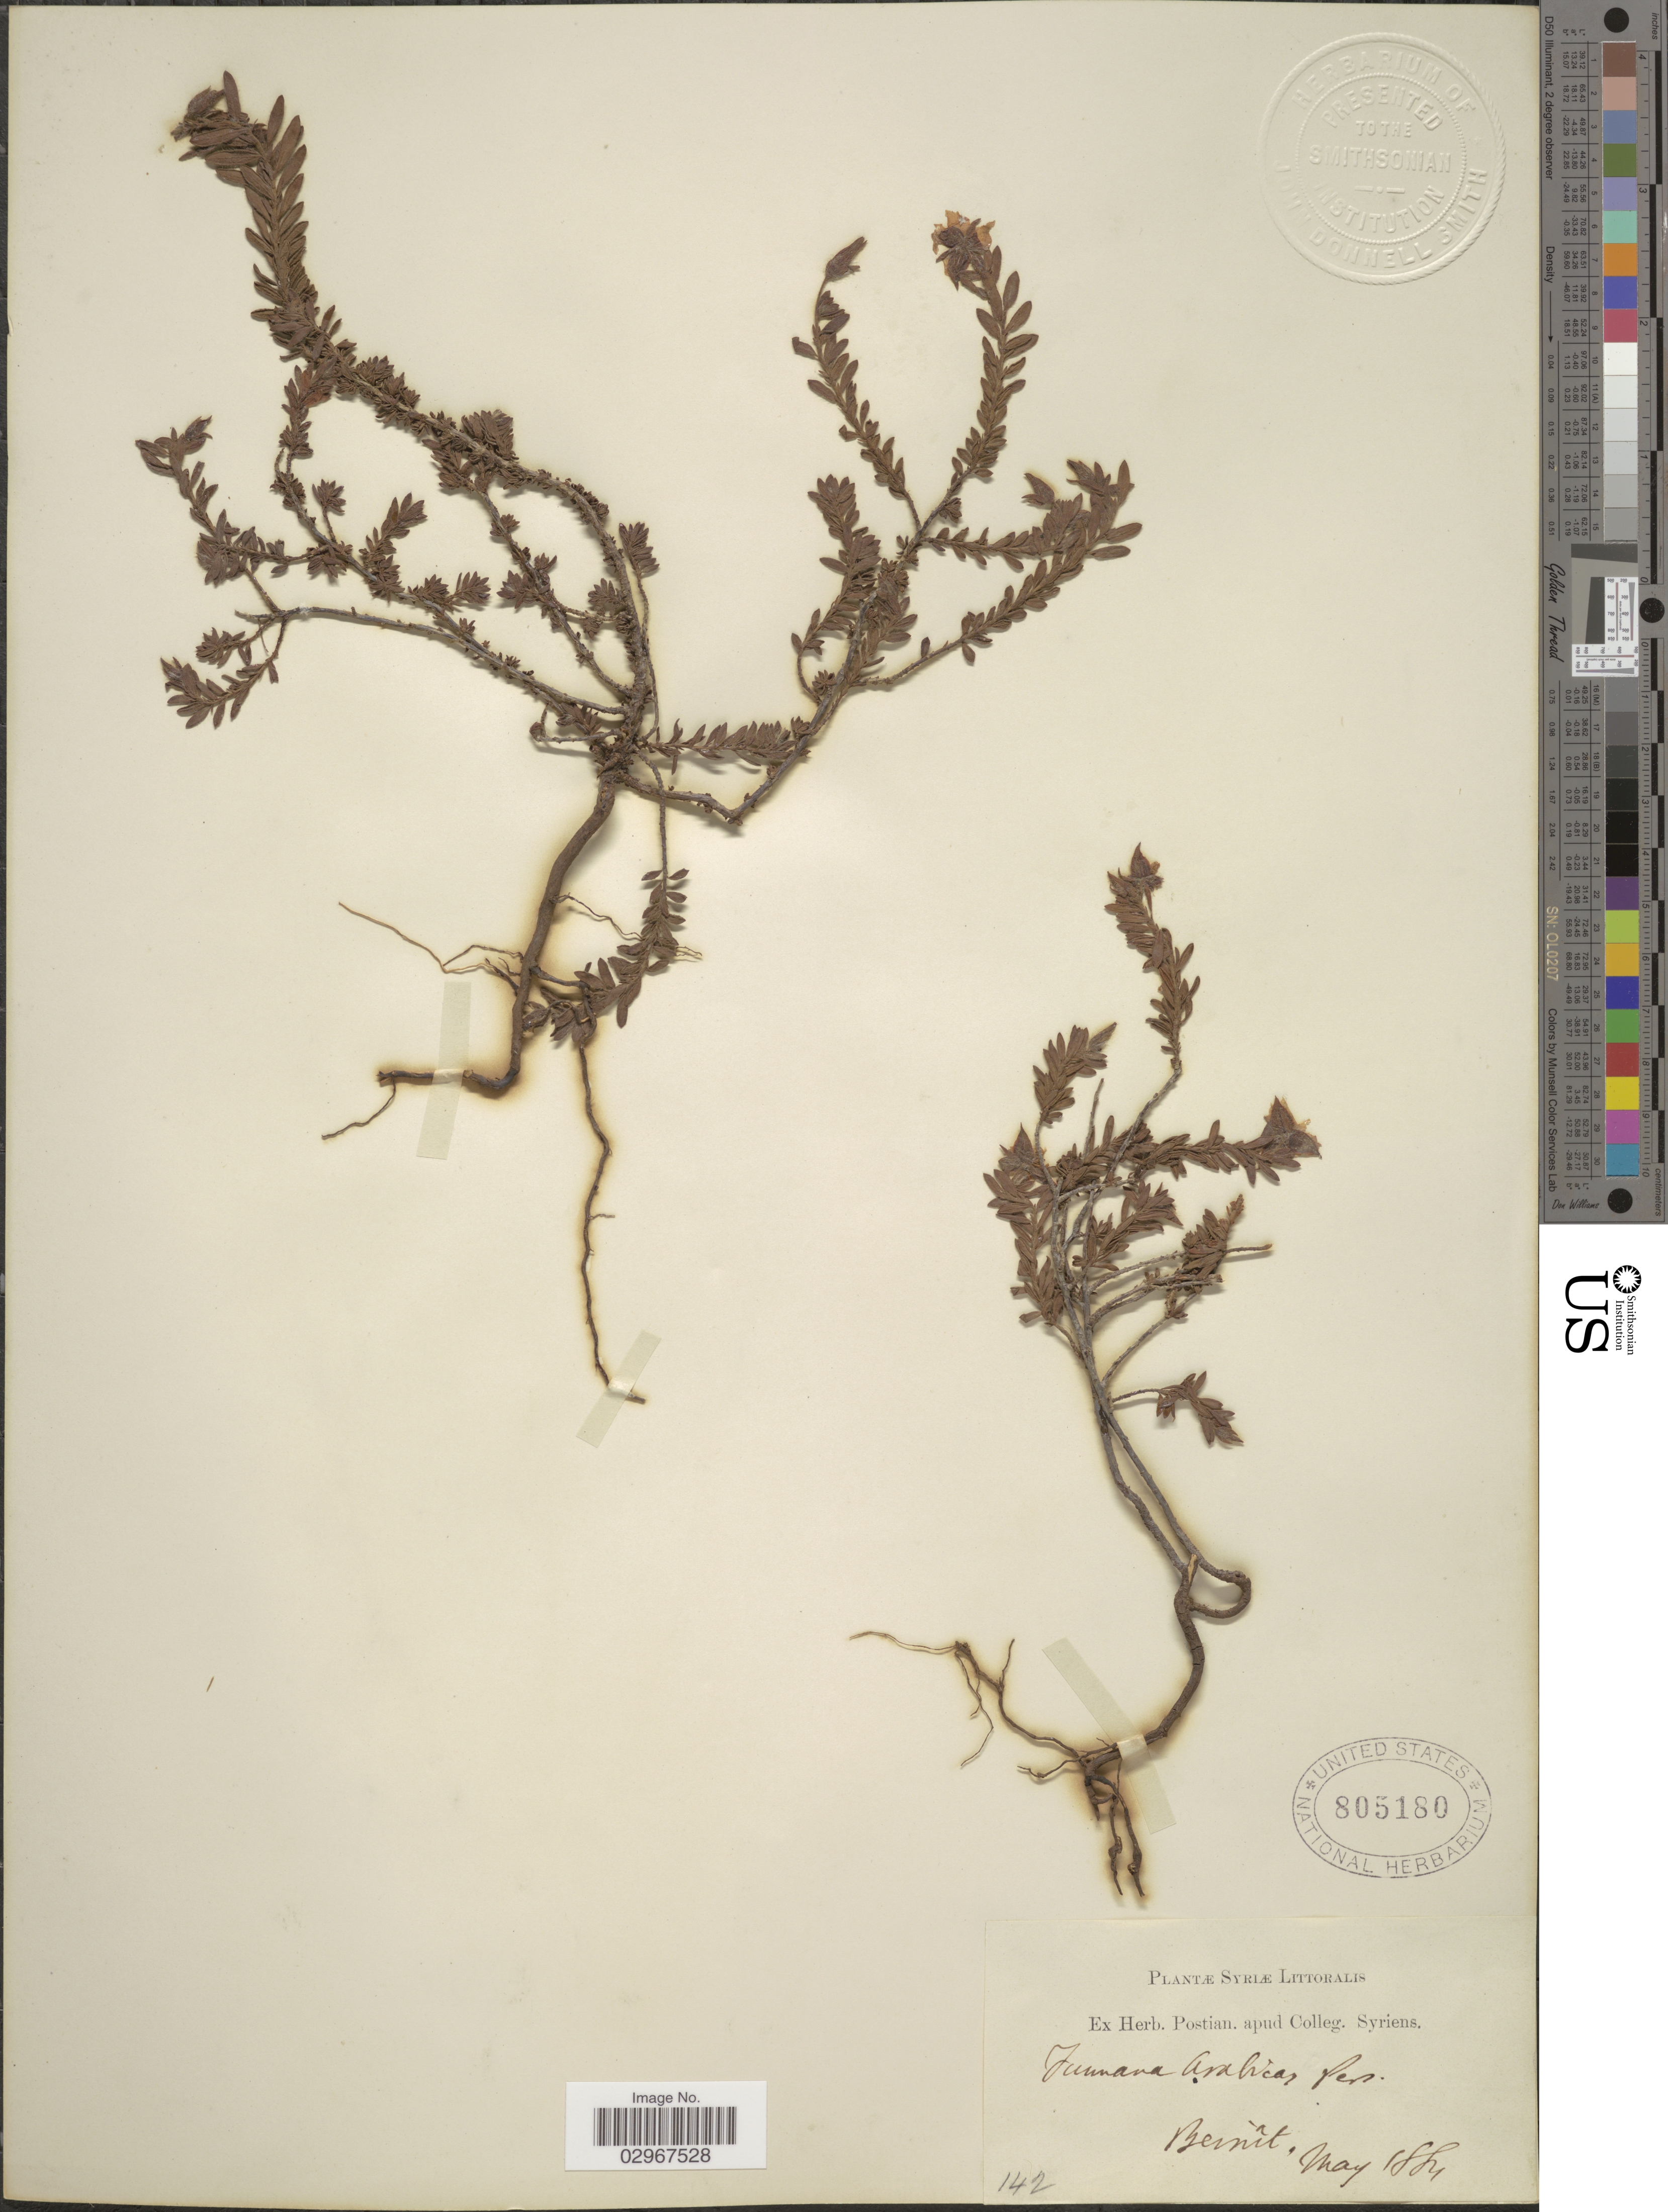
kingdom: Plantae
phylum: Tracheophyta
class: Magnoliopsida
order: Malvales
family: Cistaceae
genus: Fumana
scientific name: Fumana arabica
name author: (L.) Spach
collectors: ex herb. Postian. apud Colleg. Syriens. Protest. USE "Fannie P. A. Shepard" (10308853) AS PRIMARY COLLECTOR INSTEAD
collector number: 142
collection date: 1884-05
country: Lebanon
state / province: Beyrouth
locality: Beirût.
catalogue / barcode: US 805180